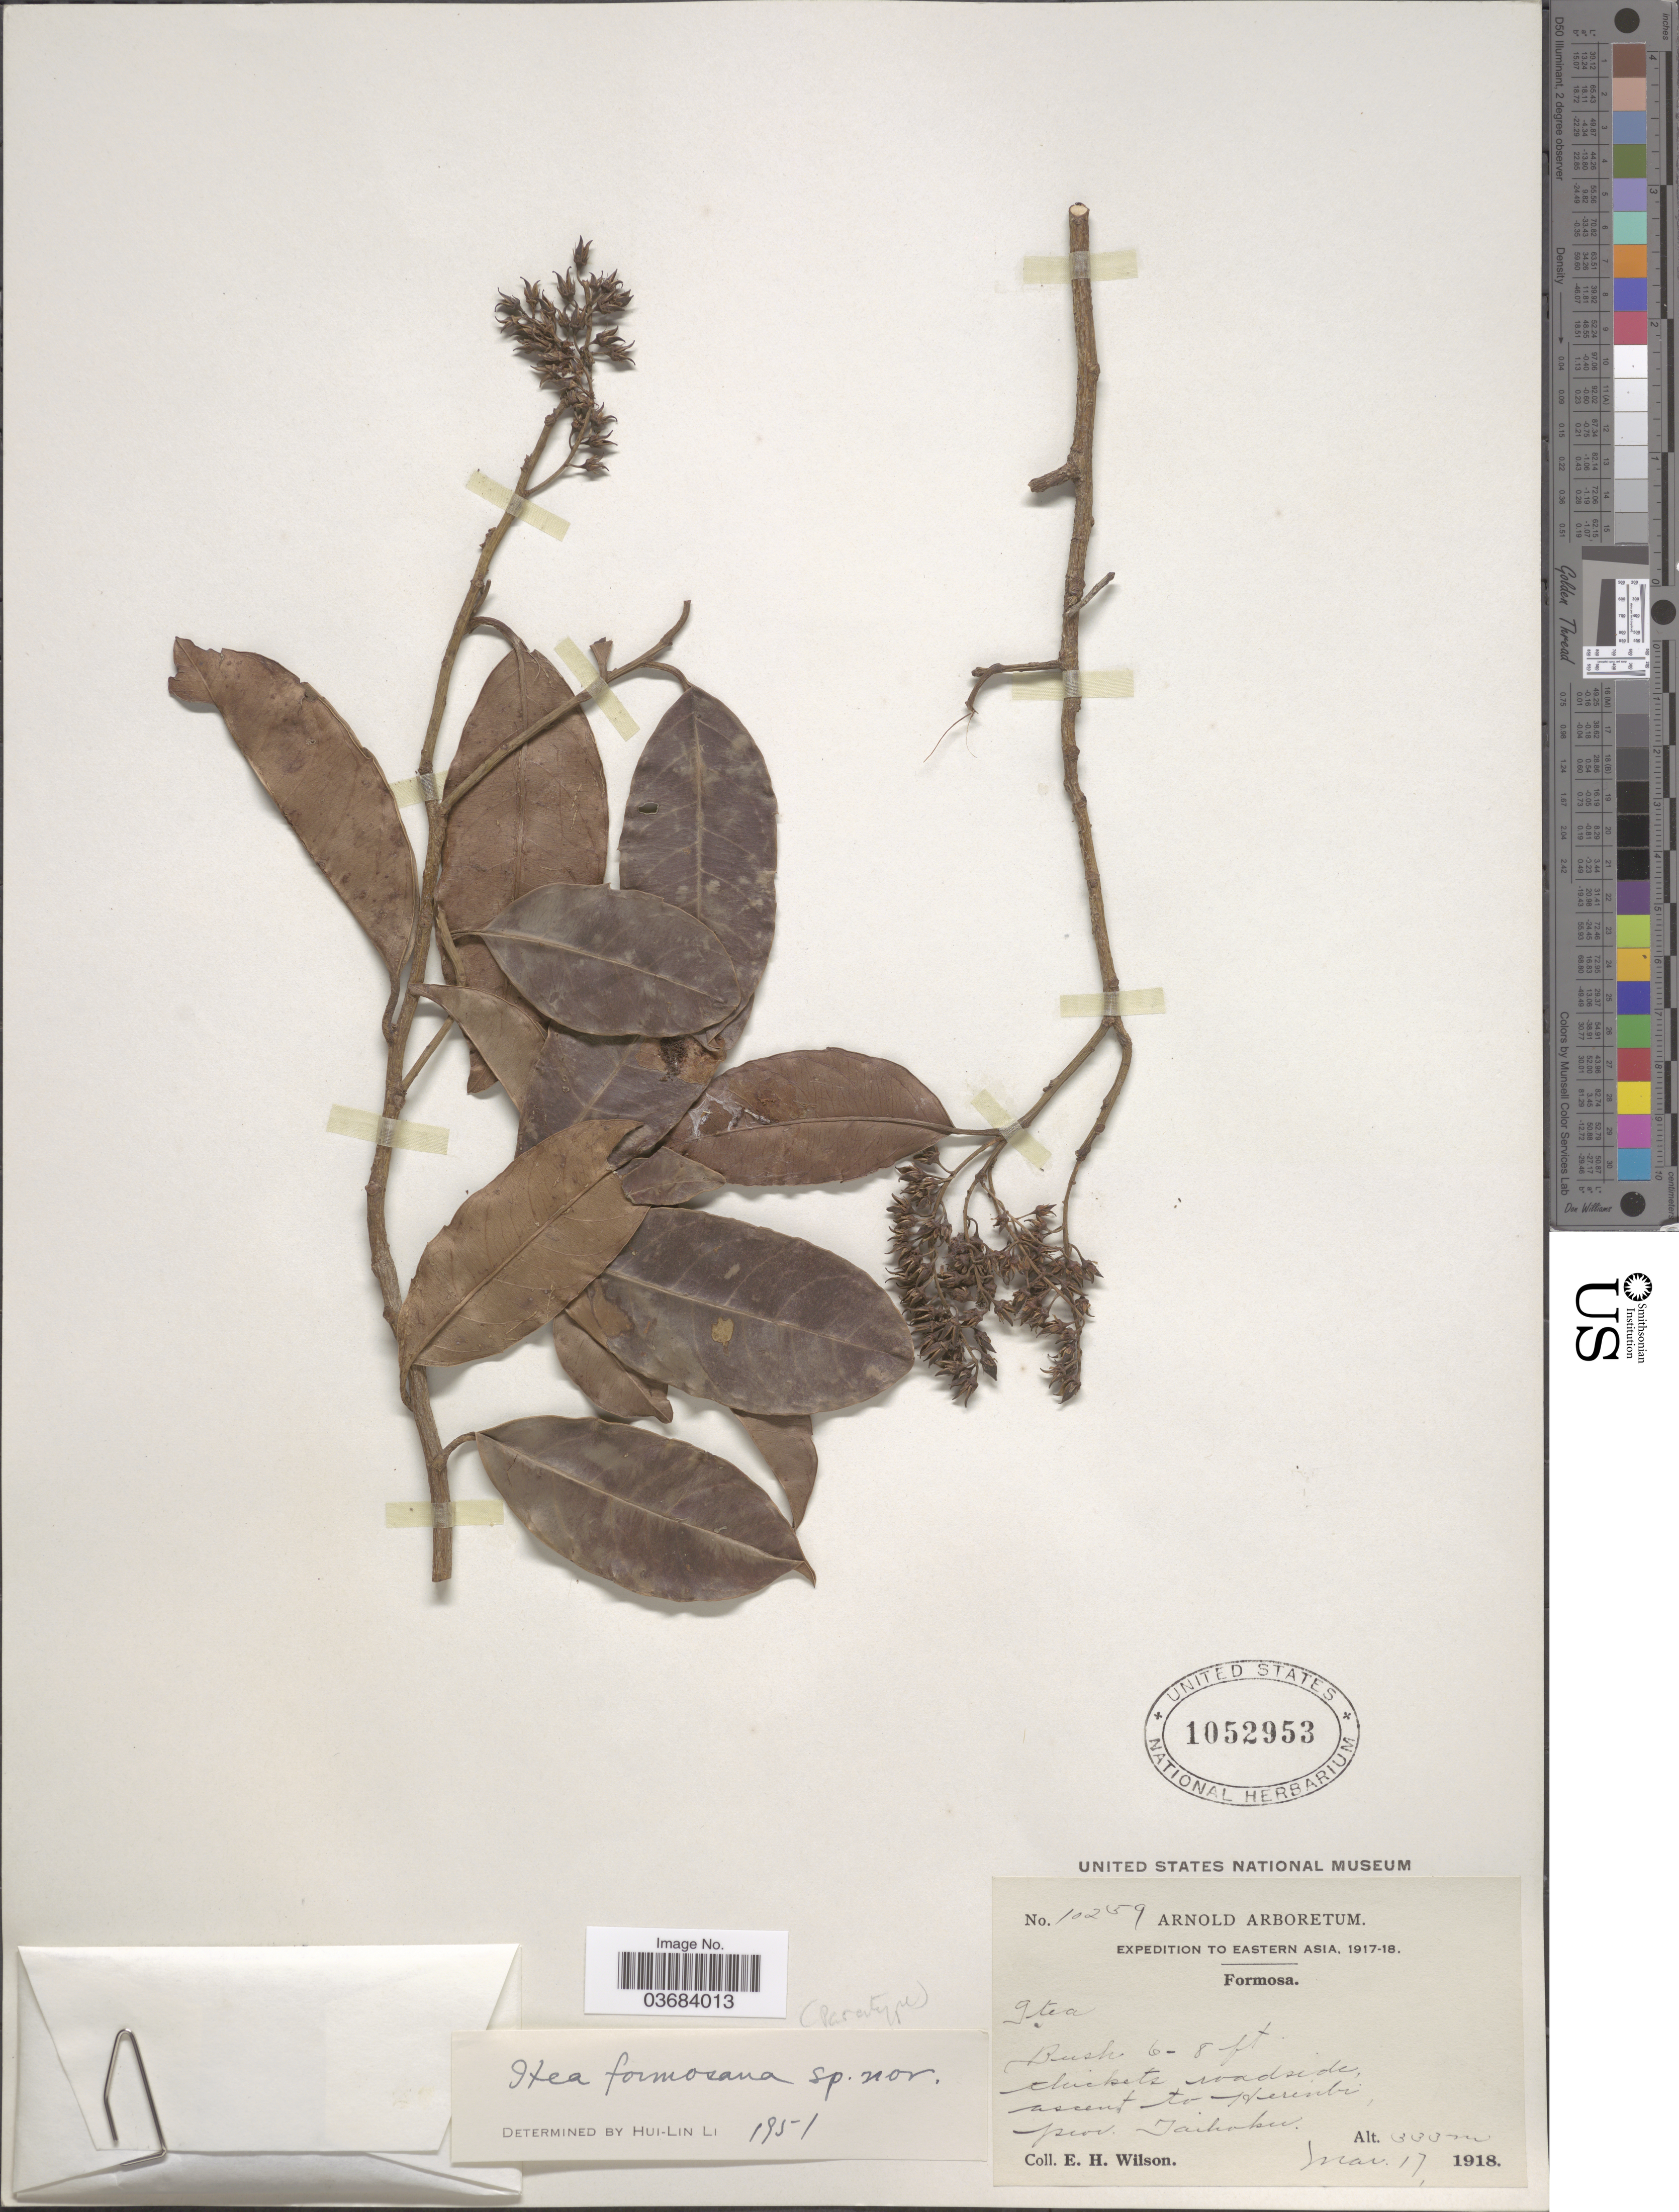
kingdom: Plantae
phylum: Tracheophyta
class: Magnoliopsida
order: Saxifragales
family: Iteaceae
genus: Itea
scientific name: Itea formosana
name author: H.L. Li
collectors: E. Wilson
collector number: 10259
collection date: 1918-03-17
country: Taiwan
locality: Expedition to Eastern Asia, 1917-18. Formosa. Thickets roadside, ascent to Herenbi, prov. Taihoku.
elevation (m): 333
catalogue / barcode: US 1052953